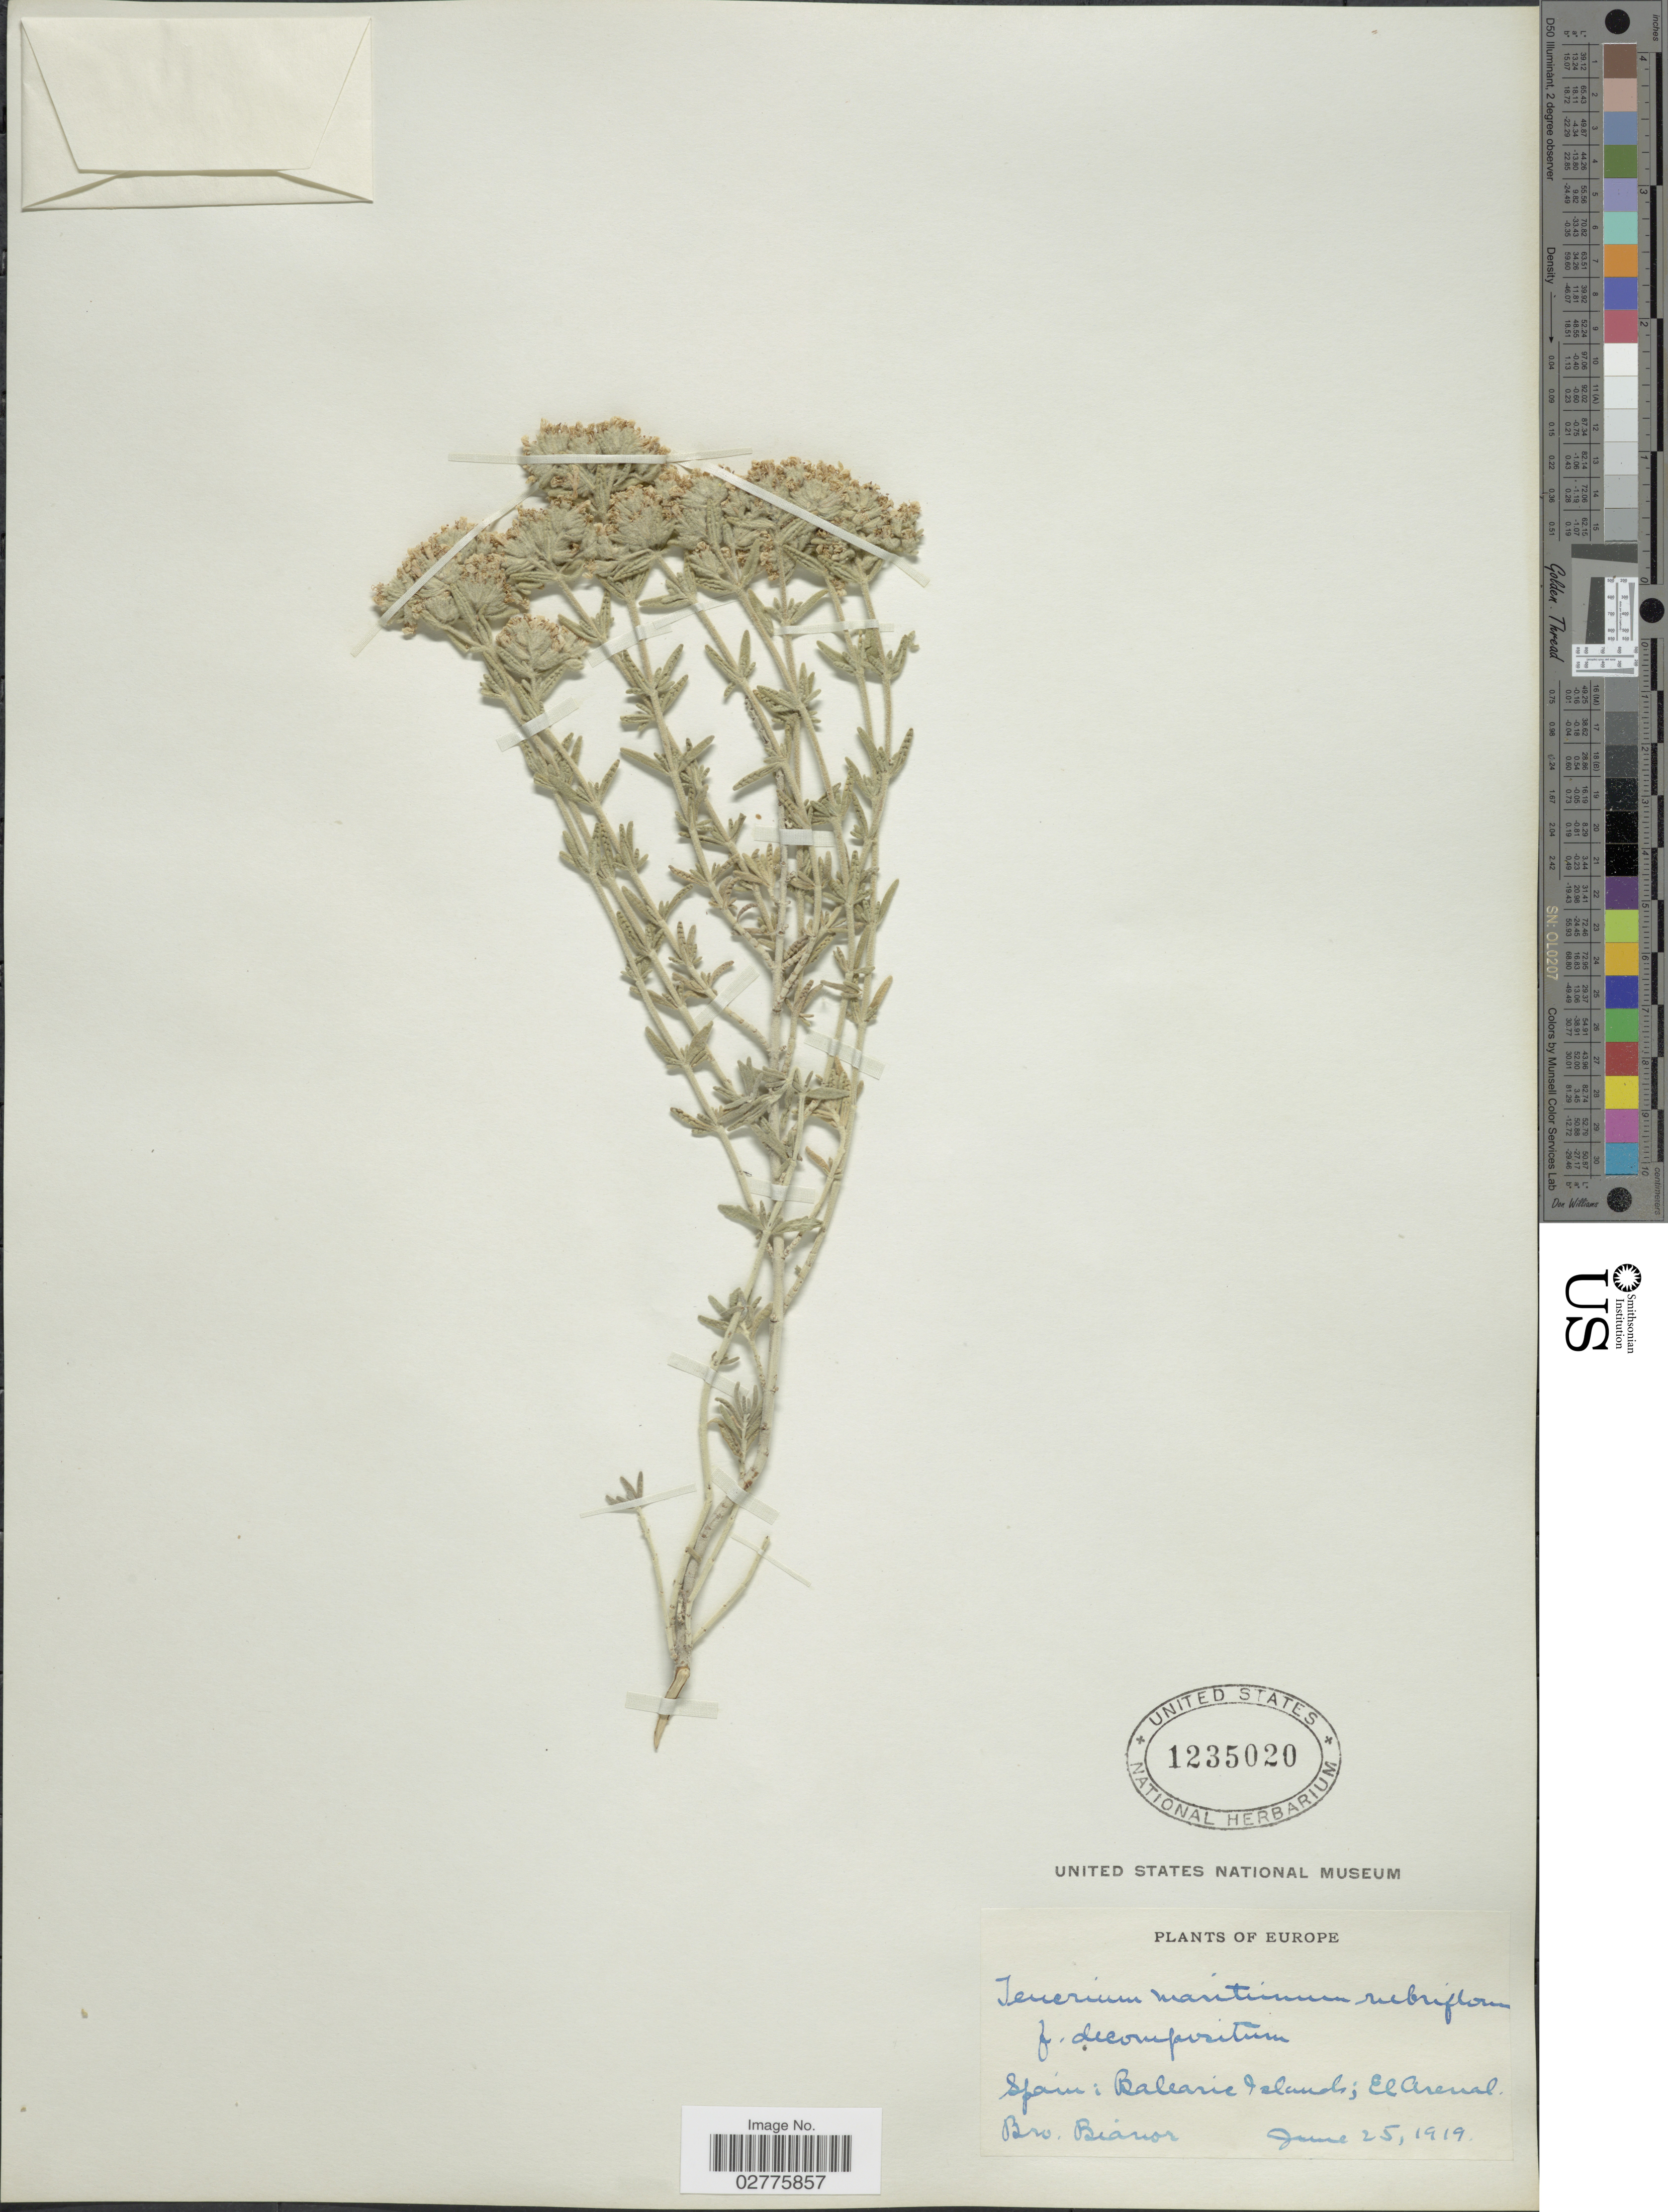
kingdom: Plantae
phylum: Tracheophyta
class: Magnoliopsida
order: Lamiales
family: Lamiaceae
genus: Teucrium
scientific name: Teucrium maritimum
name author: Lam.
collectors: Bianor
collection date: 1919-06-25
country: Spain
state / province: Islas Baleares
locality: Balearic Islands; El Arenal.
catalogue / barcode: US 1235020